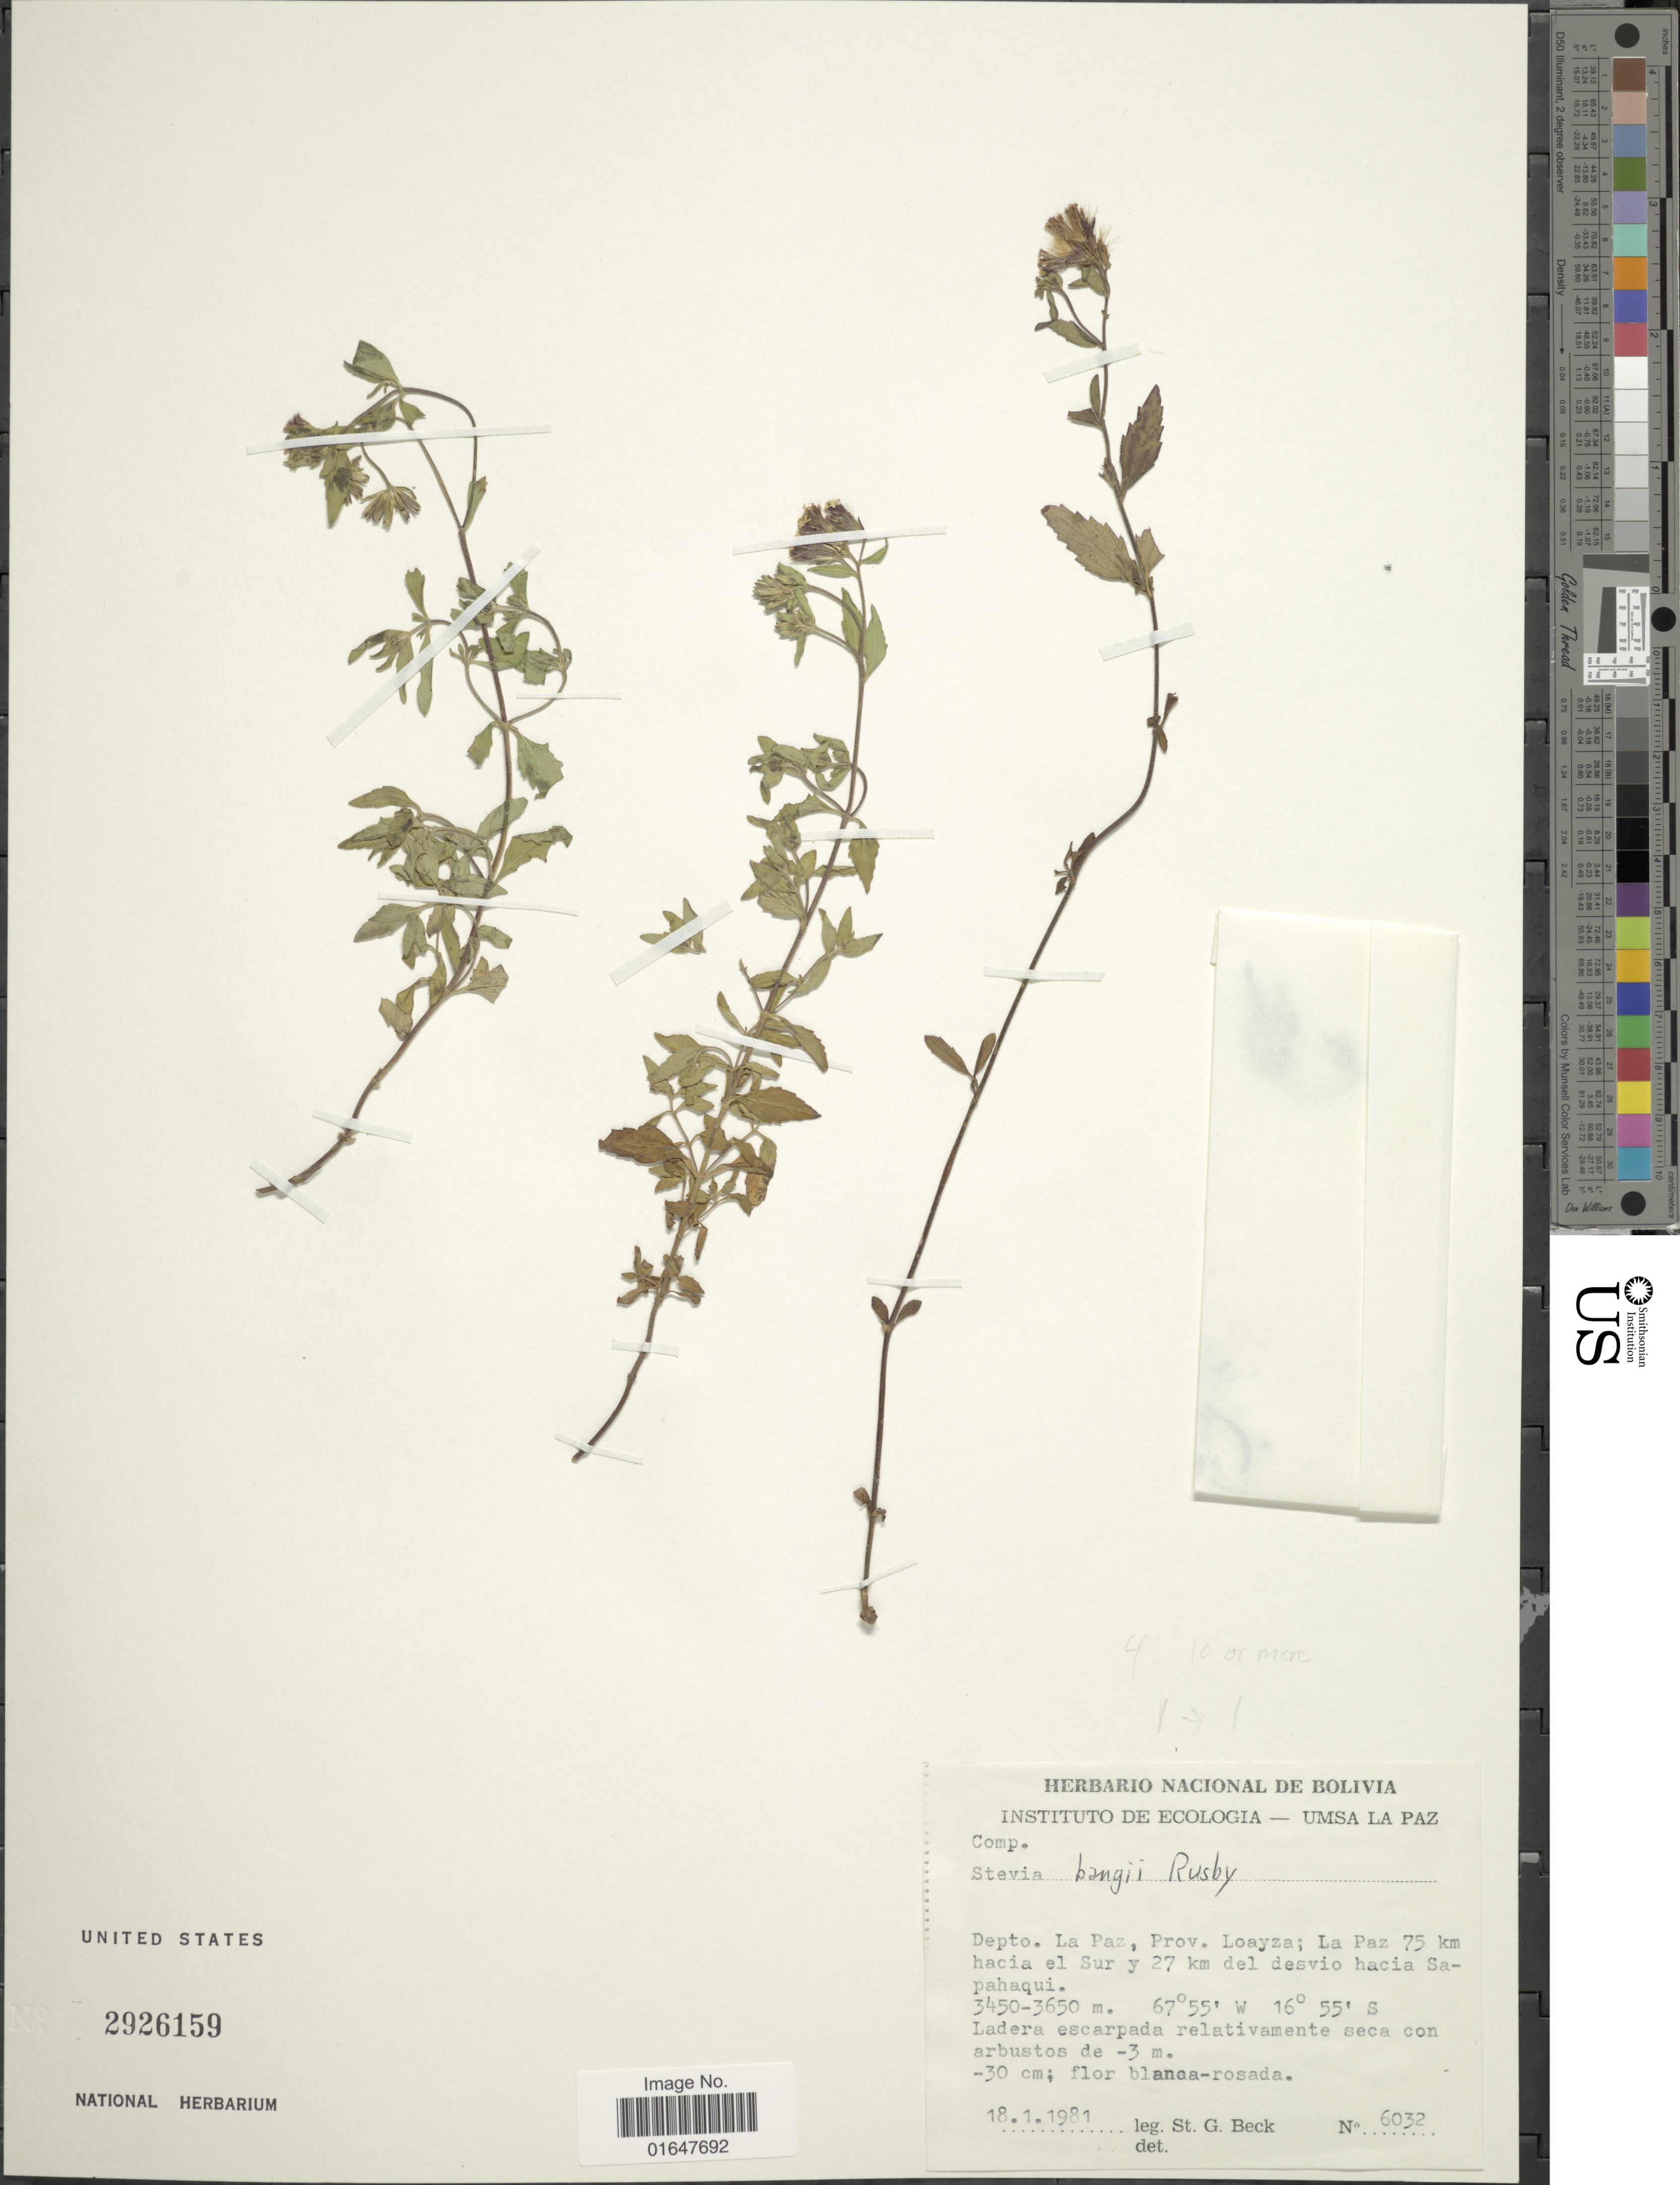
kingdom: Plantae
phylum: Tracheophyta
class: Magnoliopsida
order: Asterales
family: Asteraceae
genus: Stevia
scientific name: Stevia bangii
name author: Rusby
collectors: S. G. Beck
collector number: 6032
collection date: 1981-01-18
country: Bolivia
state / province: La Paz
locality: Prov. Loayza, La Paz 75 km hacia el Sur y 27 km del desvio hacia Sapahaqui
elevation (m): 3450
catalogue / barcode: US 2926159